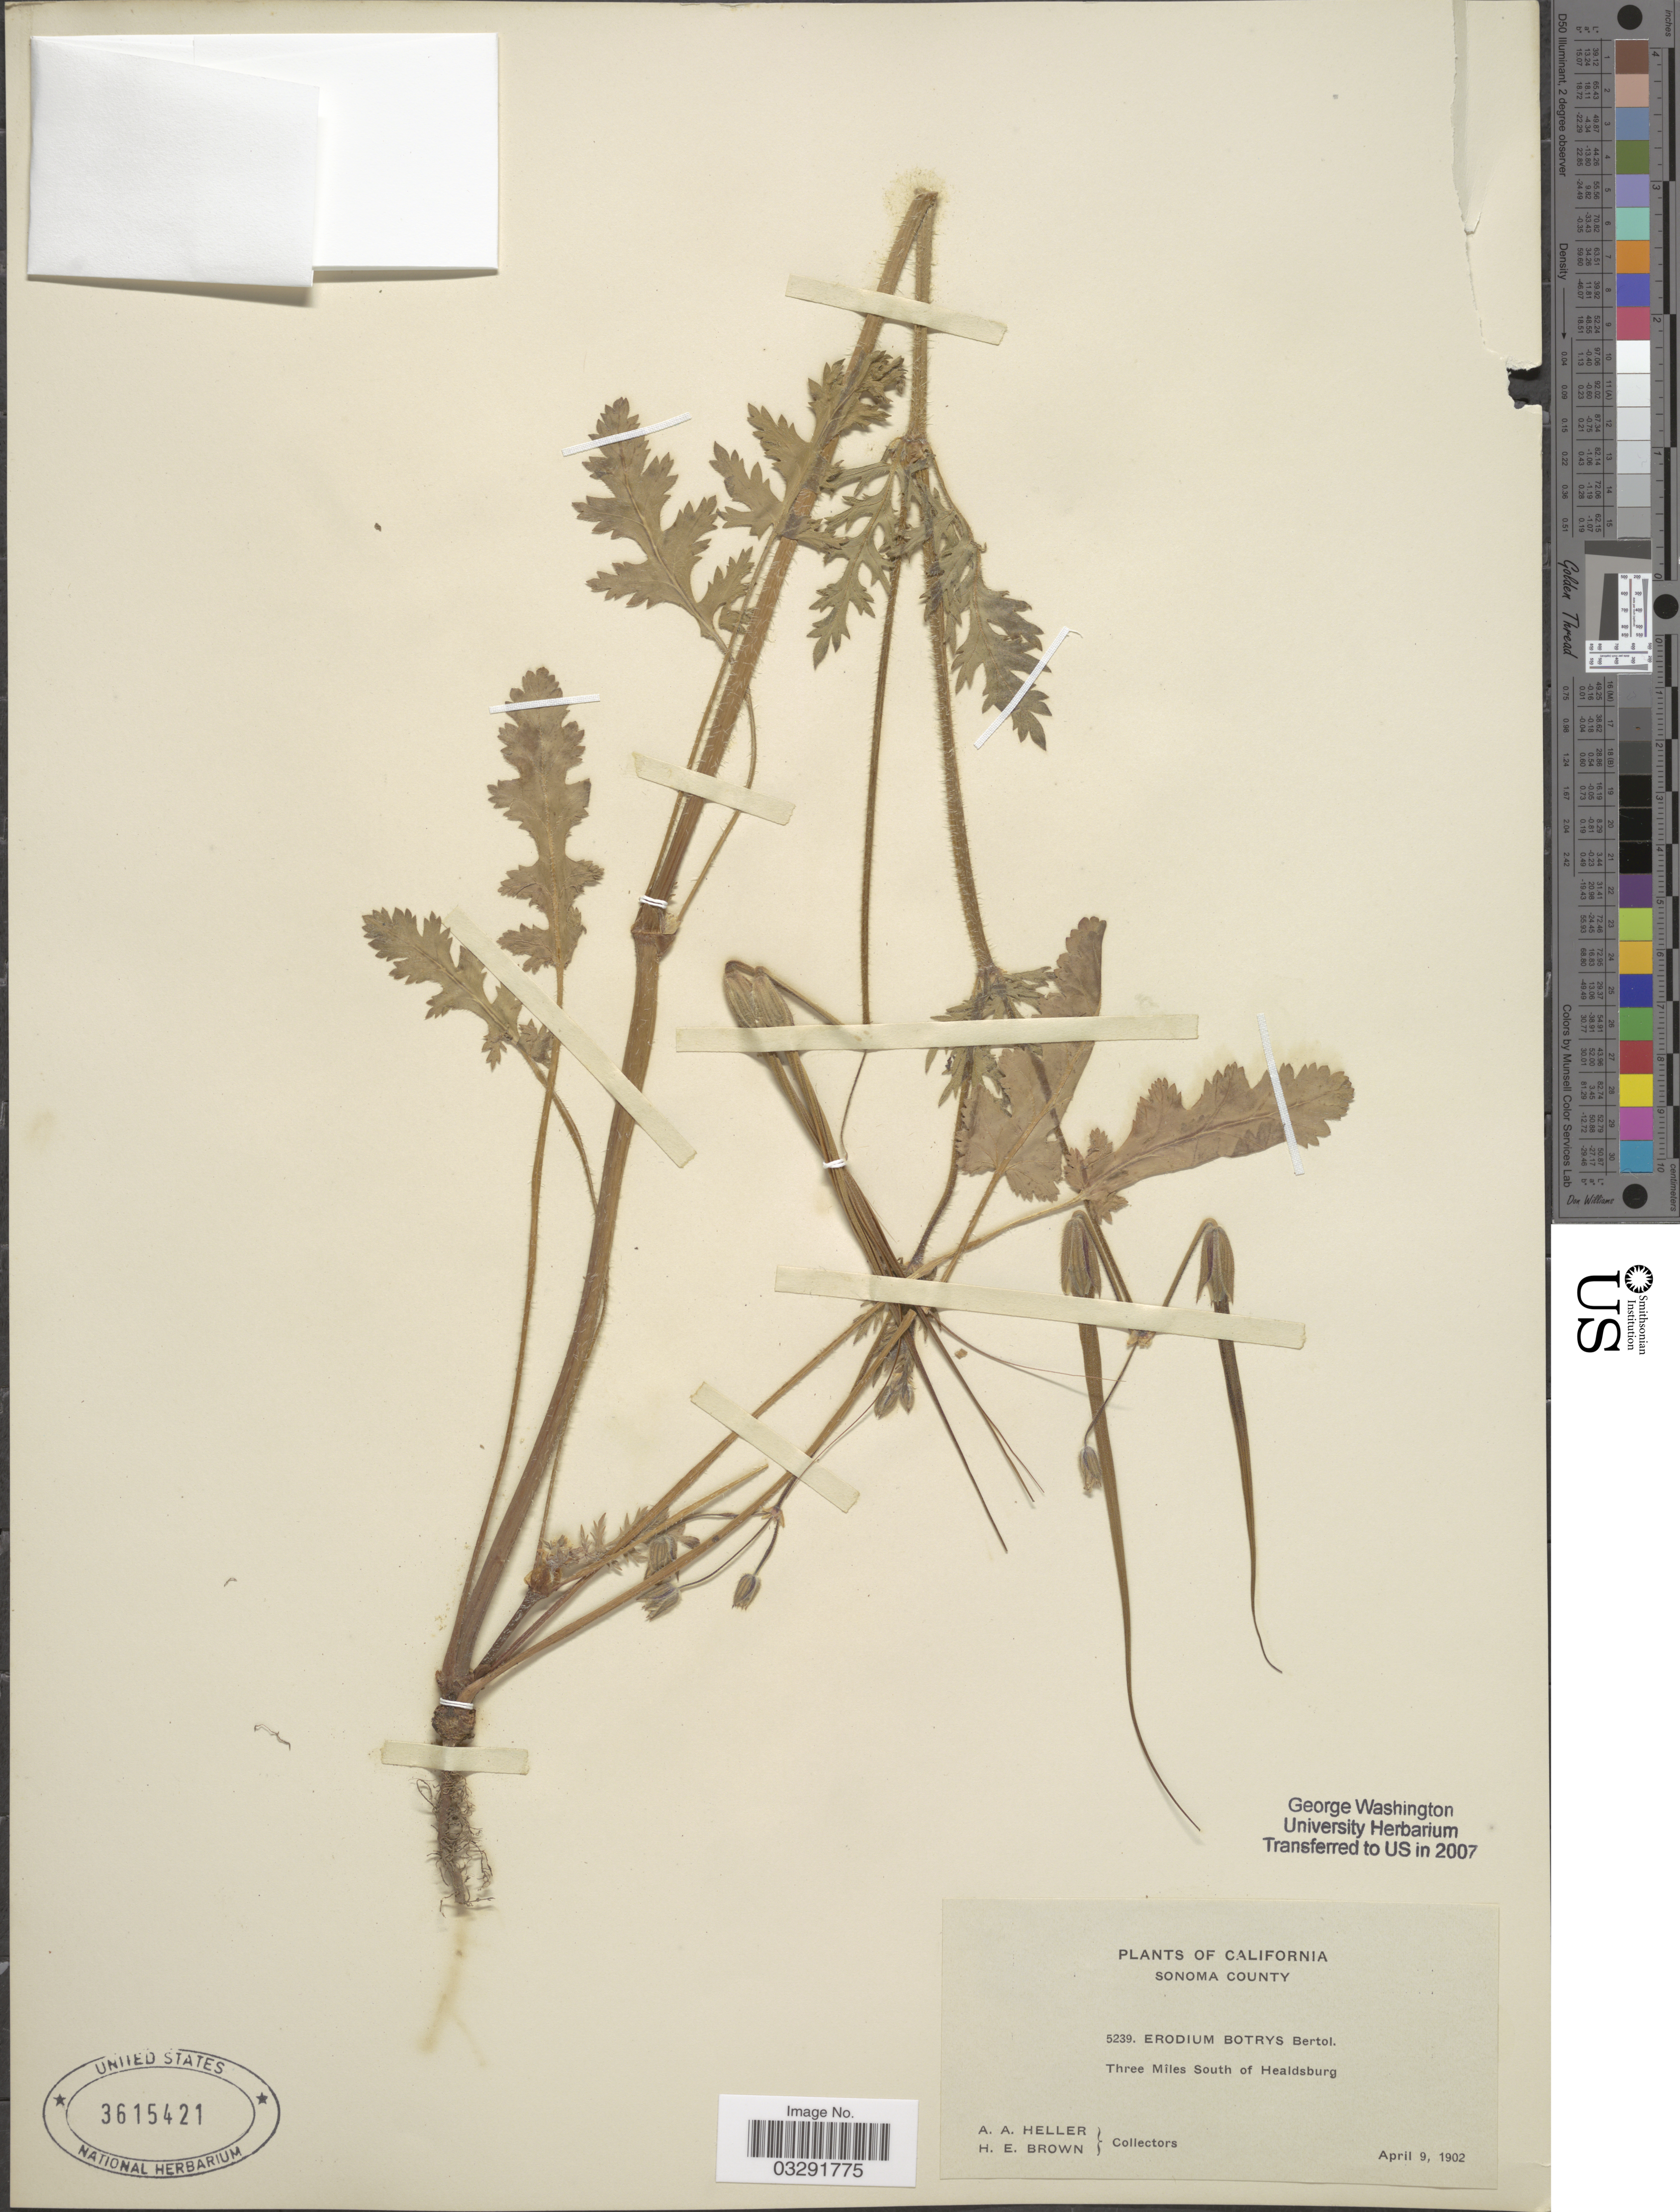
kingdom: Plantae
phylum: Tracheophyta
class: Magnoliopsida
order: Geraniales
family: Geraniaceae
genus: Erodium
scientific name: Erodium botrys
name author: (Cav.) Bertol.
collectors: A. A. Heller & H. E. Brown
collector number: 5239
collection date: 1902-04-09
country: United States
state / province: California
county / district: Sonoma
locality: Sonoma County. Three Miles South of Healdsburg.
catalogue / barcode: US 3615421